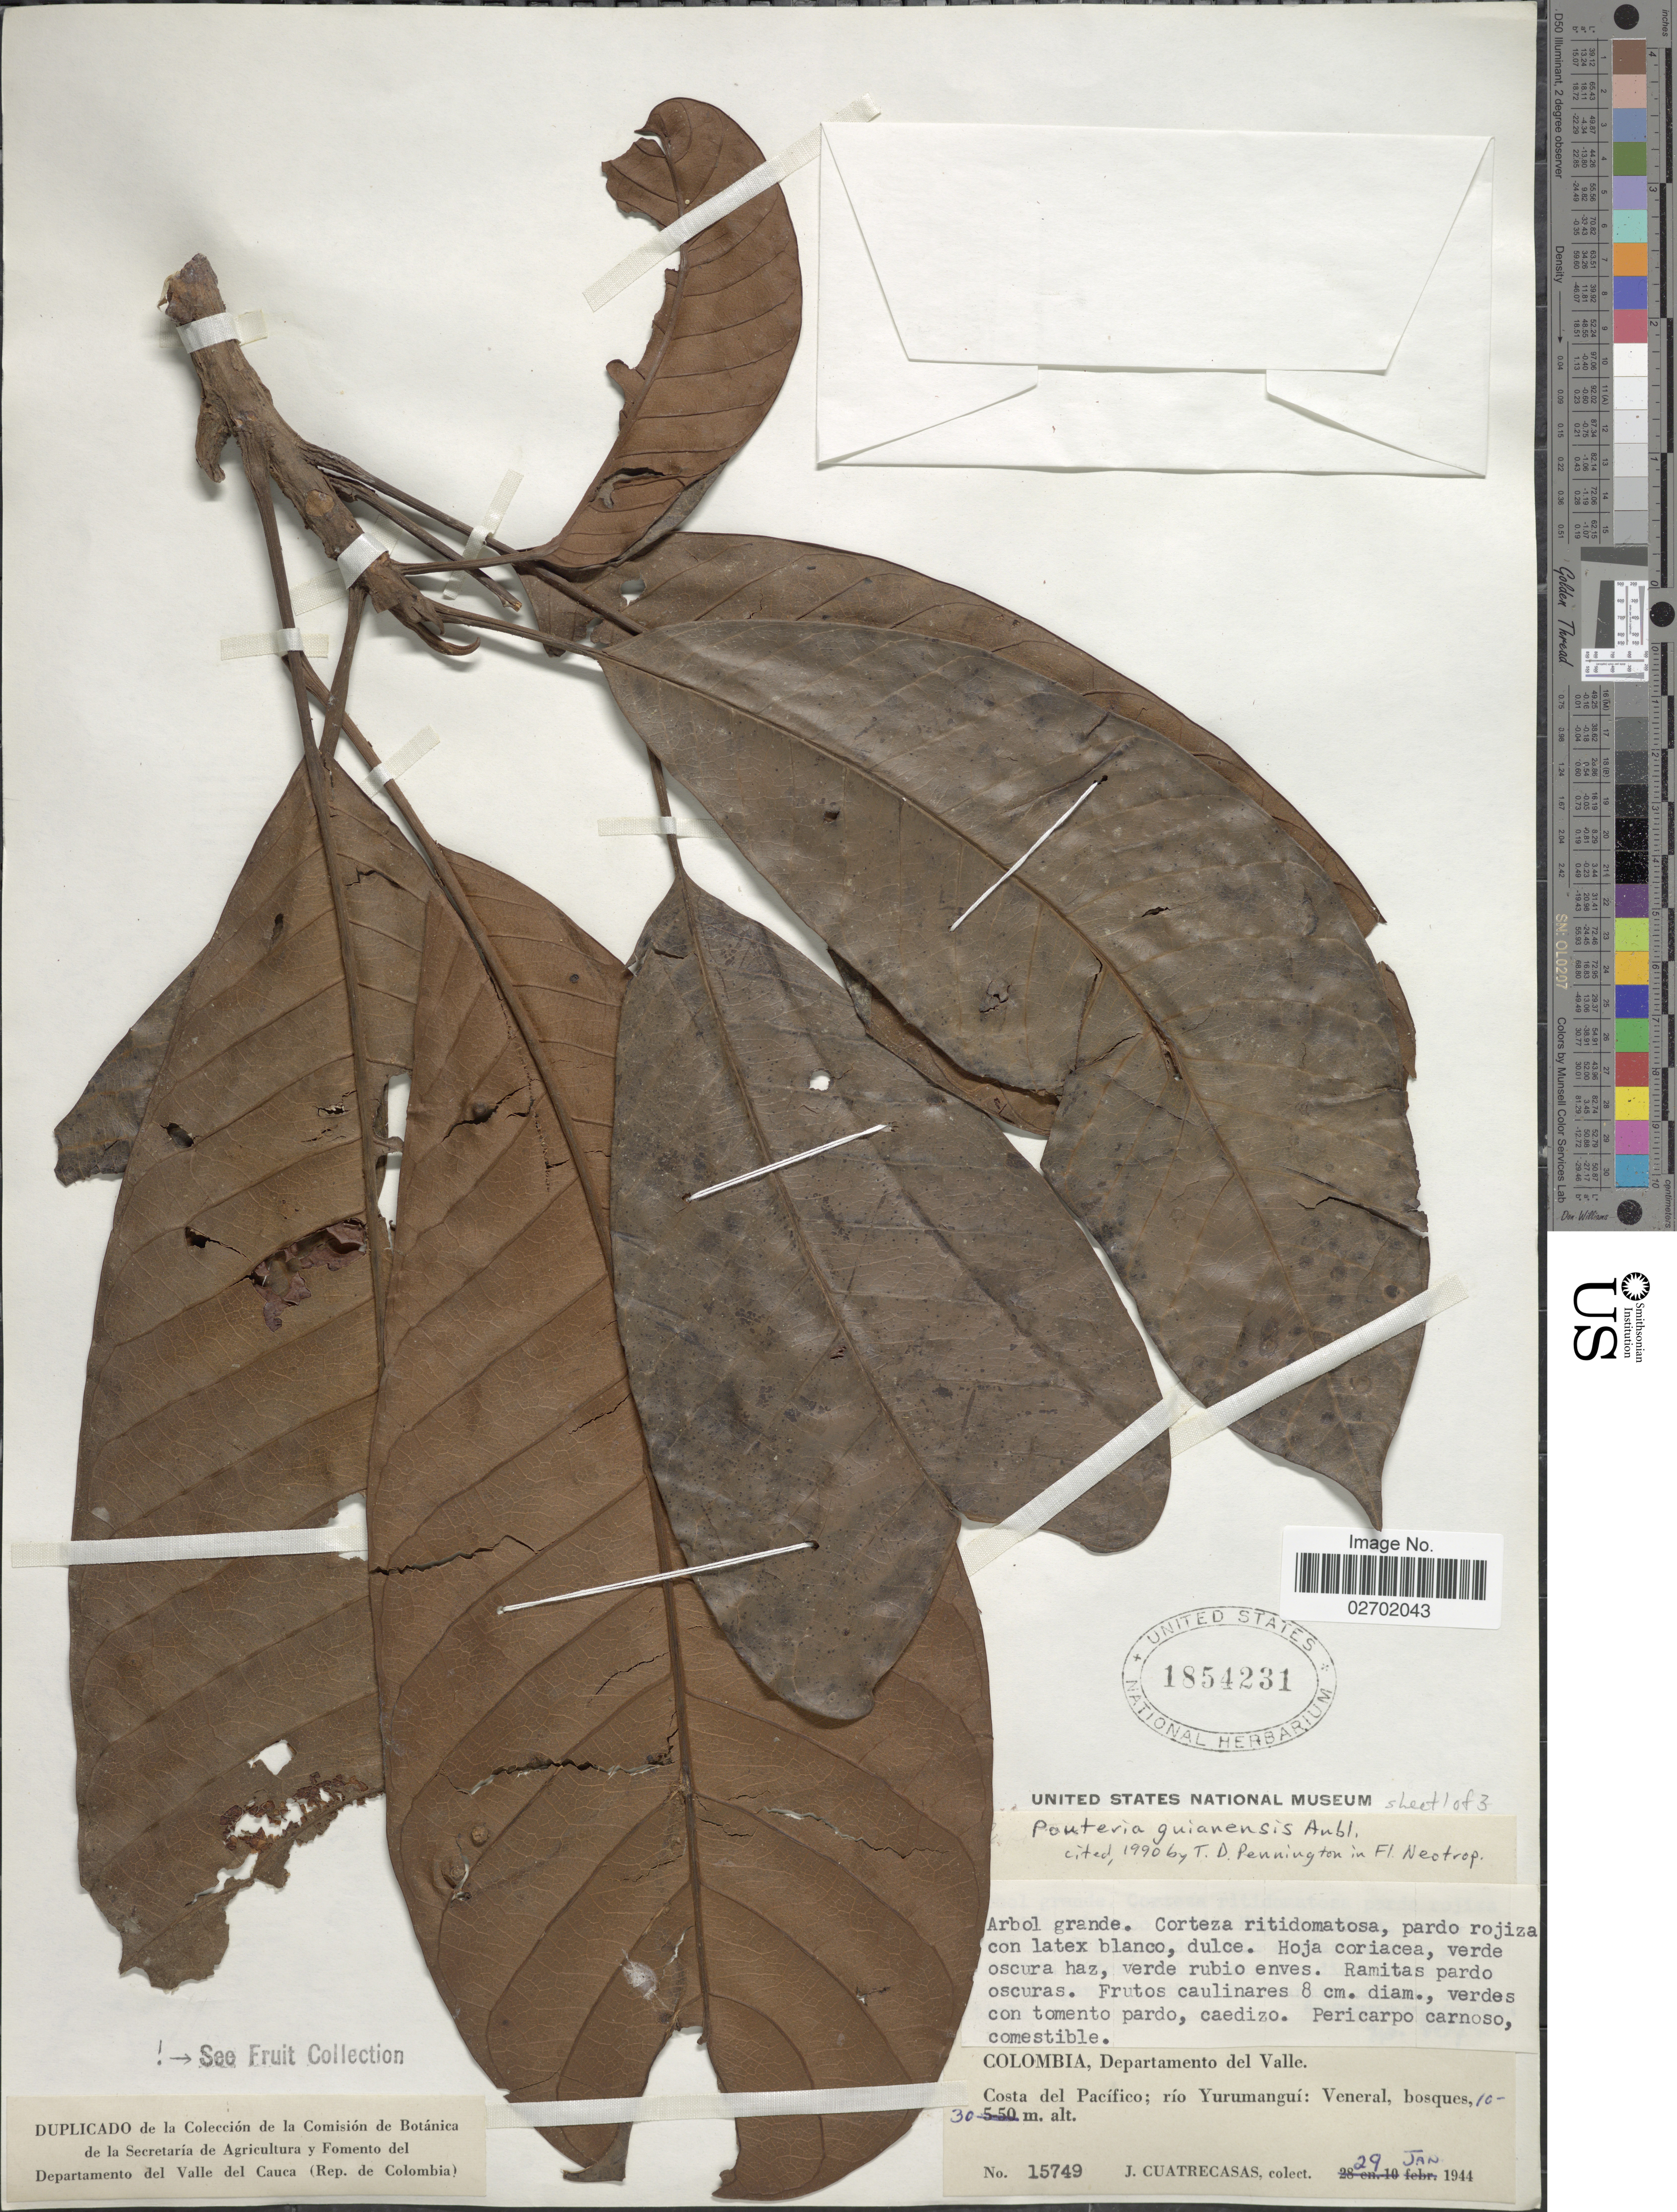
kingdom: Plantae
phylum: Tracheophyta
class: Magnoliopsida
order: Ericales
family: Sapotaceae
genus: Pouteria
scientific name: Pouteria guianensis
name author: Aubl.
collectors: J. Cuatrecasas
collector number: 15749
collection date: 1944-01-29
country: Colombia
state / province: Valle del Cauca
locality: Departamento del Valle, Costa del Pacífico; río Yurumanguí: Veneral, bosques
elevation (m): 10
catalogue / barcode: US 1854231